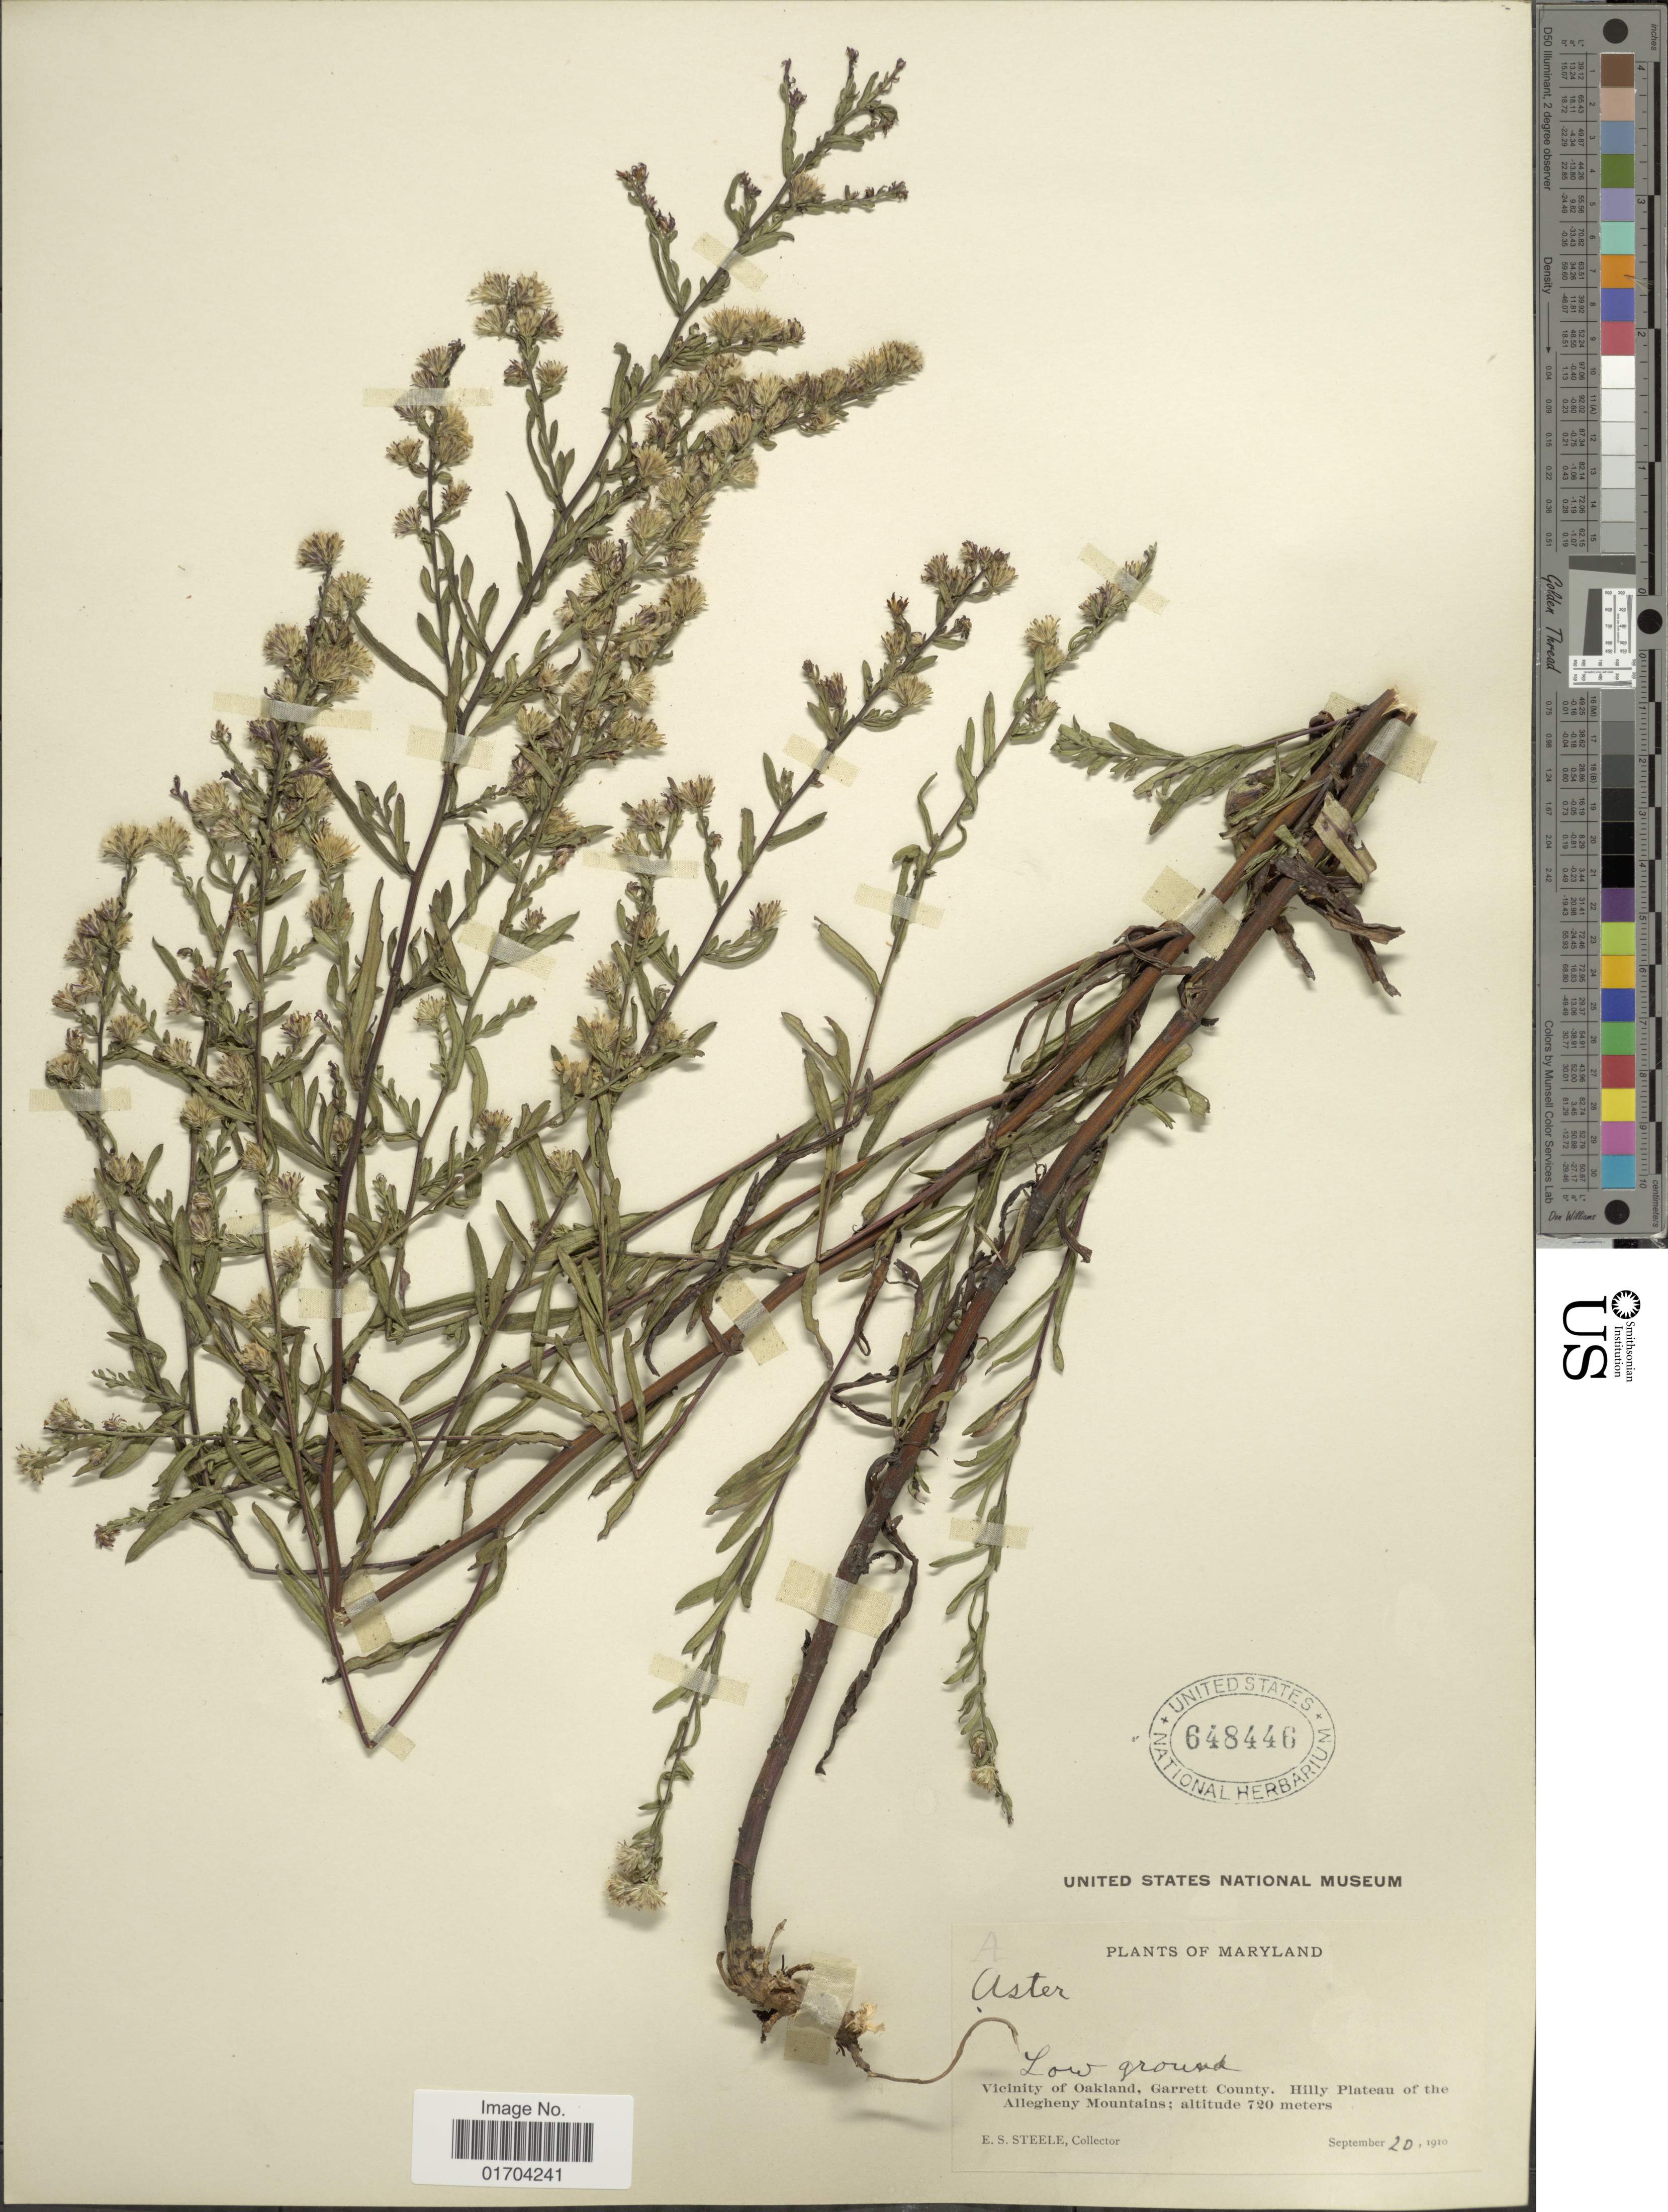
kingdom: Plantae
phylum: Tracheophyta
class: Magnoliopsida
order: Asterales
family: Asteraceae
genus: Symphyotrichum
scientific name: Symphyotrichum sp.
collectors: E. Steele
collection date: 1910-09-20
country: United States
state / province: Maryland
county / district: Garrett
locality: Low ground, Vicinity of Oakland, Garrett County. Hilly Plateau of the Allegheny Mountains.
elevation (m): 720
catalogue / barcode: US 648446